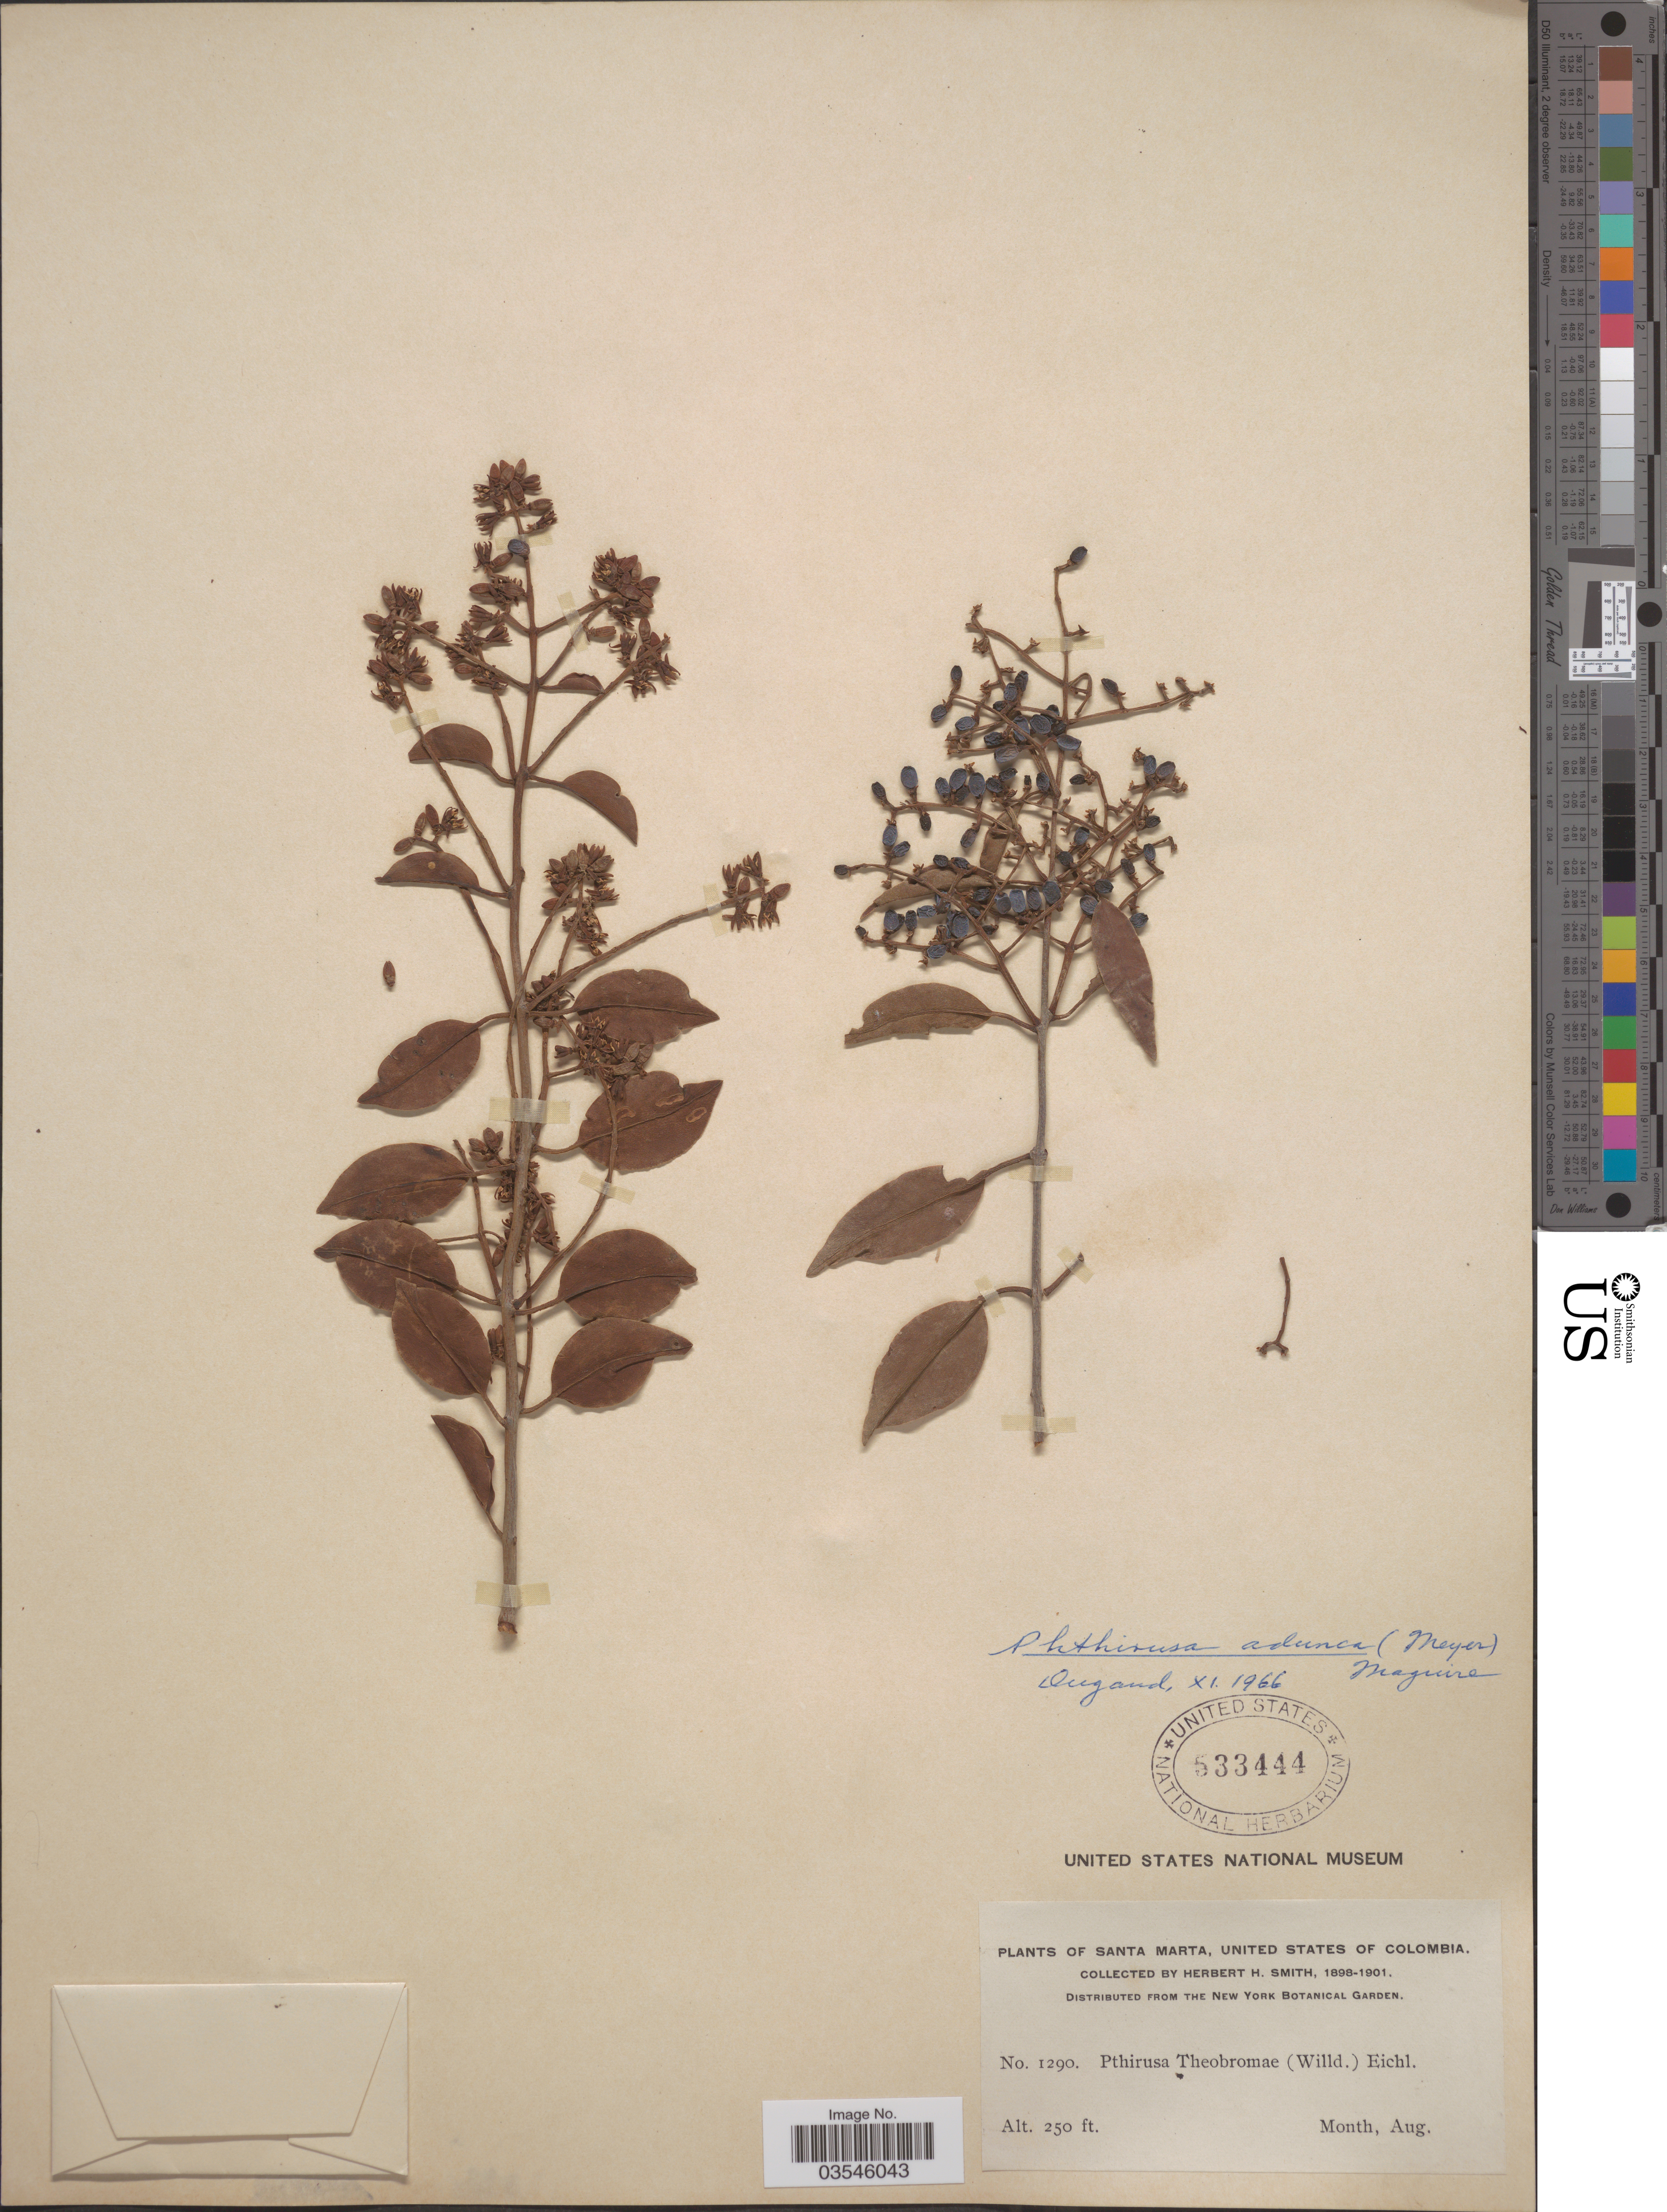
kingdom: Plantae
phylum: Tracheophyta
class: Magnoliopsida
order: Santalales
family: Loranthaceae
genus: Phthirusa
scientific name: Phthirusa adunca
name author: (G. Mey.) Maguire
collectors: Herbert H. Smith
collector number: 1290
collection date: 1898-08/1901-08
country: Colombia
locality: Santa Marta, United States of Colombia.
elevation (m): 76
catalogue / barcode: US 533444